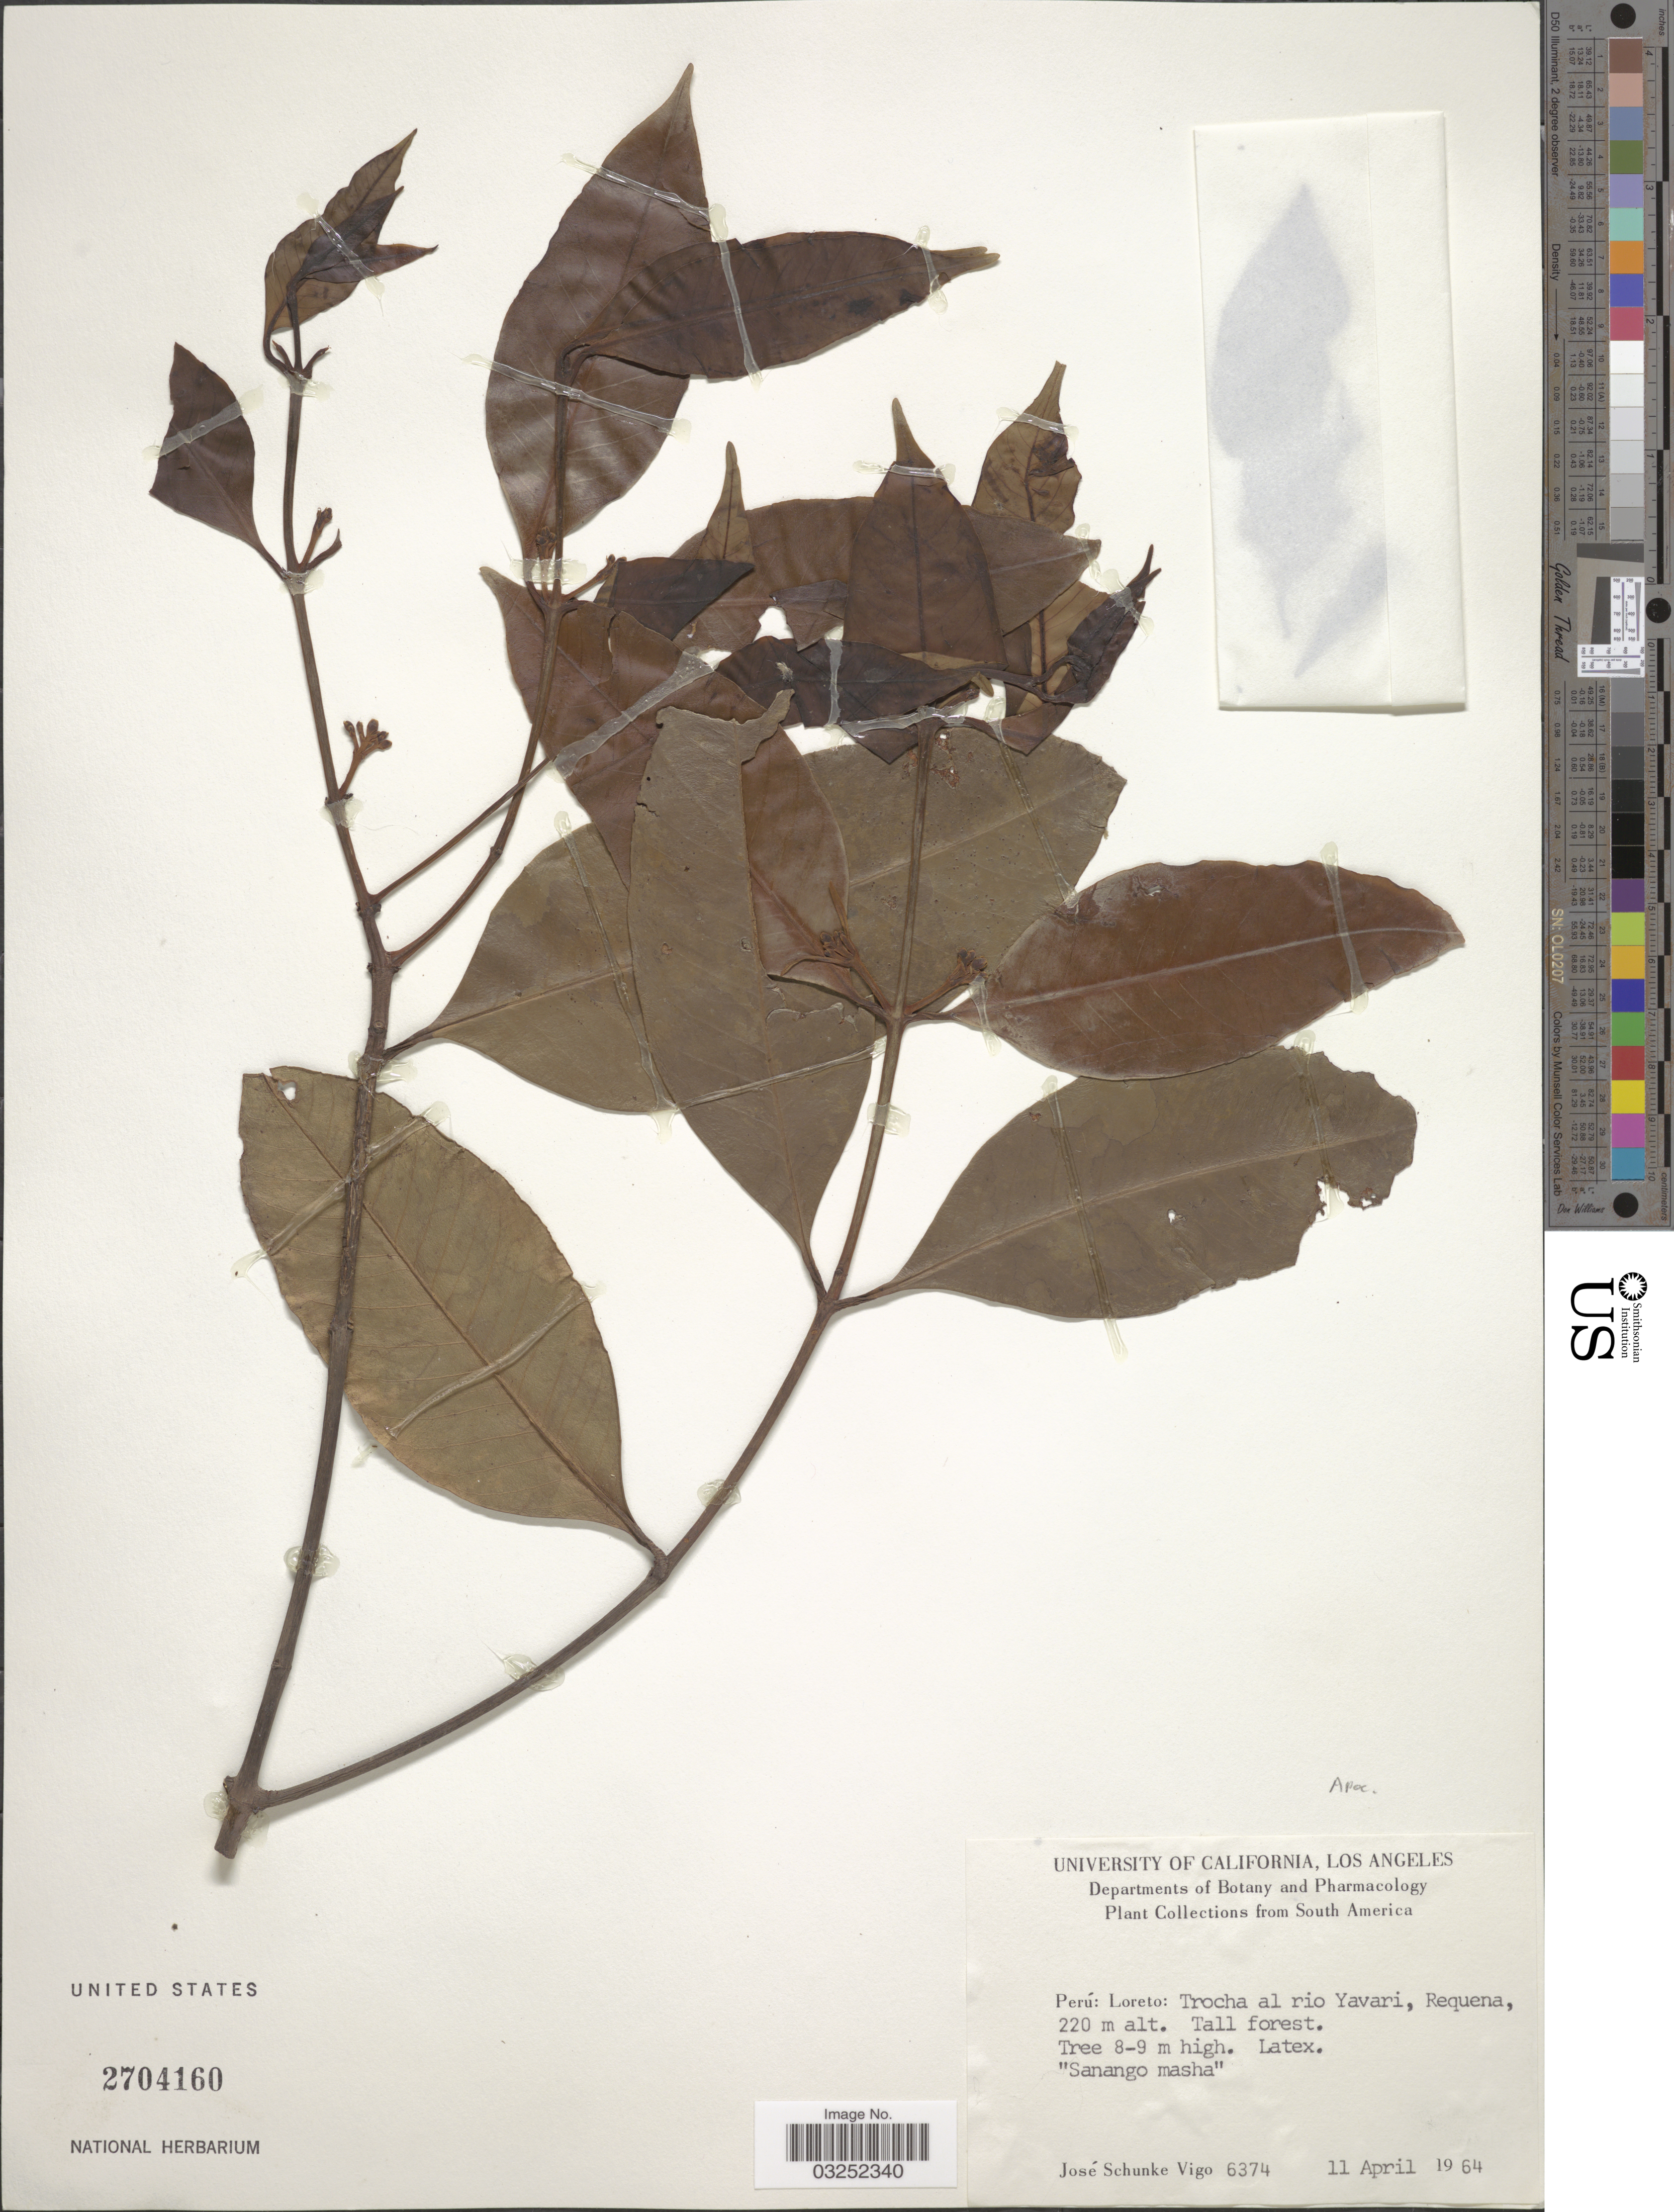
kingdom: Plantae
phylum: Tracheophyta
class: Magnoliopsida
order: Gentianales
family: Apocynaceae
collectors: J. Schunke Vigo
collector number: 6374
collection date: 1964-04-11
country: Peru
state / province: Loreto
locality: Trocha al rio Yavari, Requena.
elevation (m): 220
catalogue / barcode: US 2704160